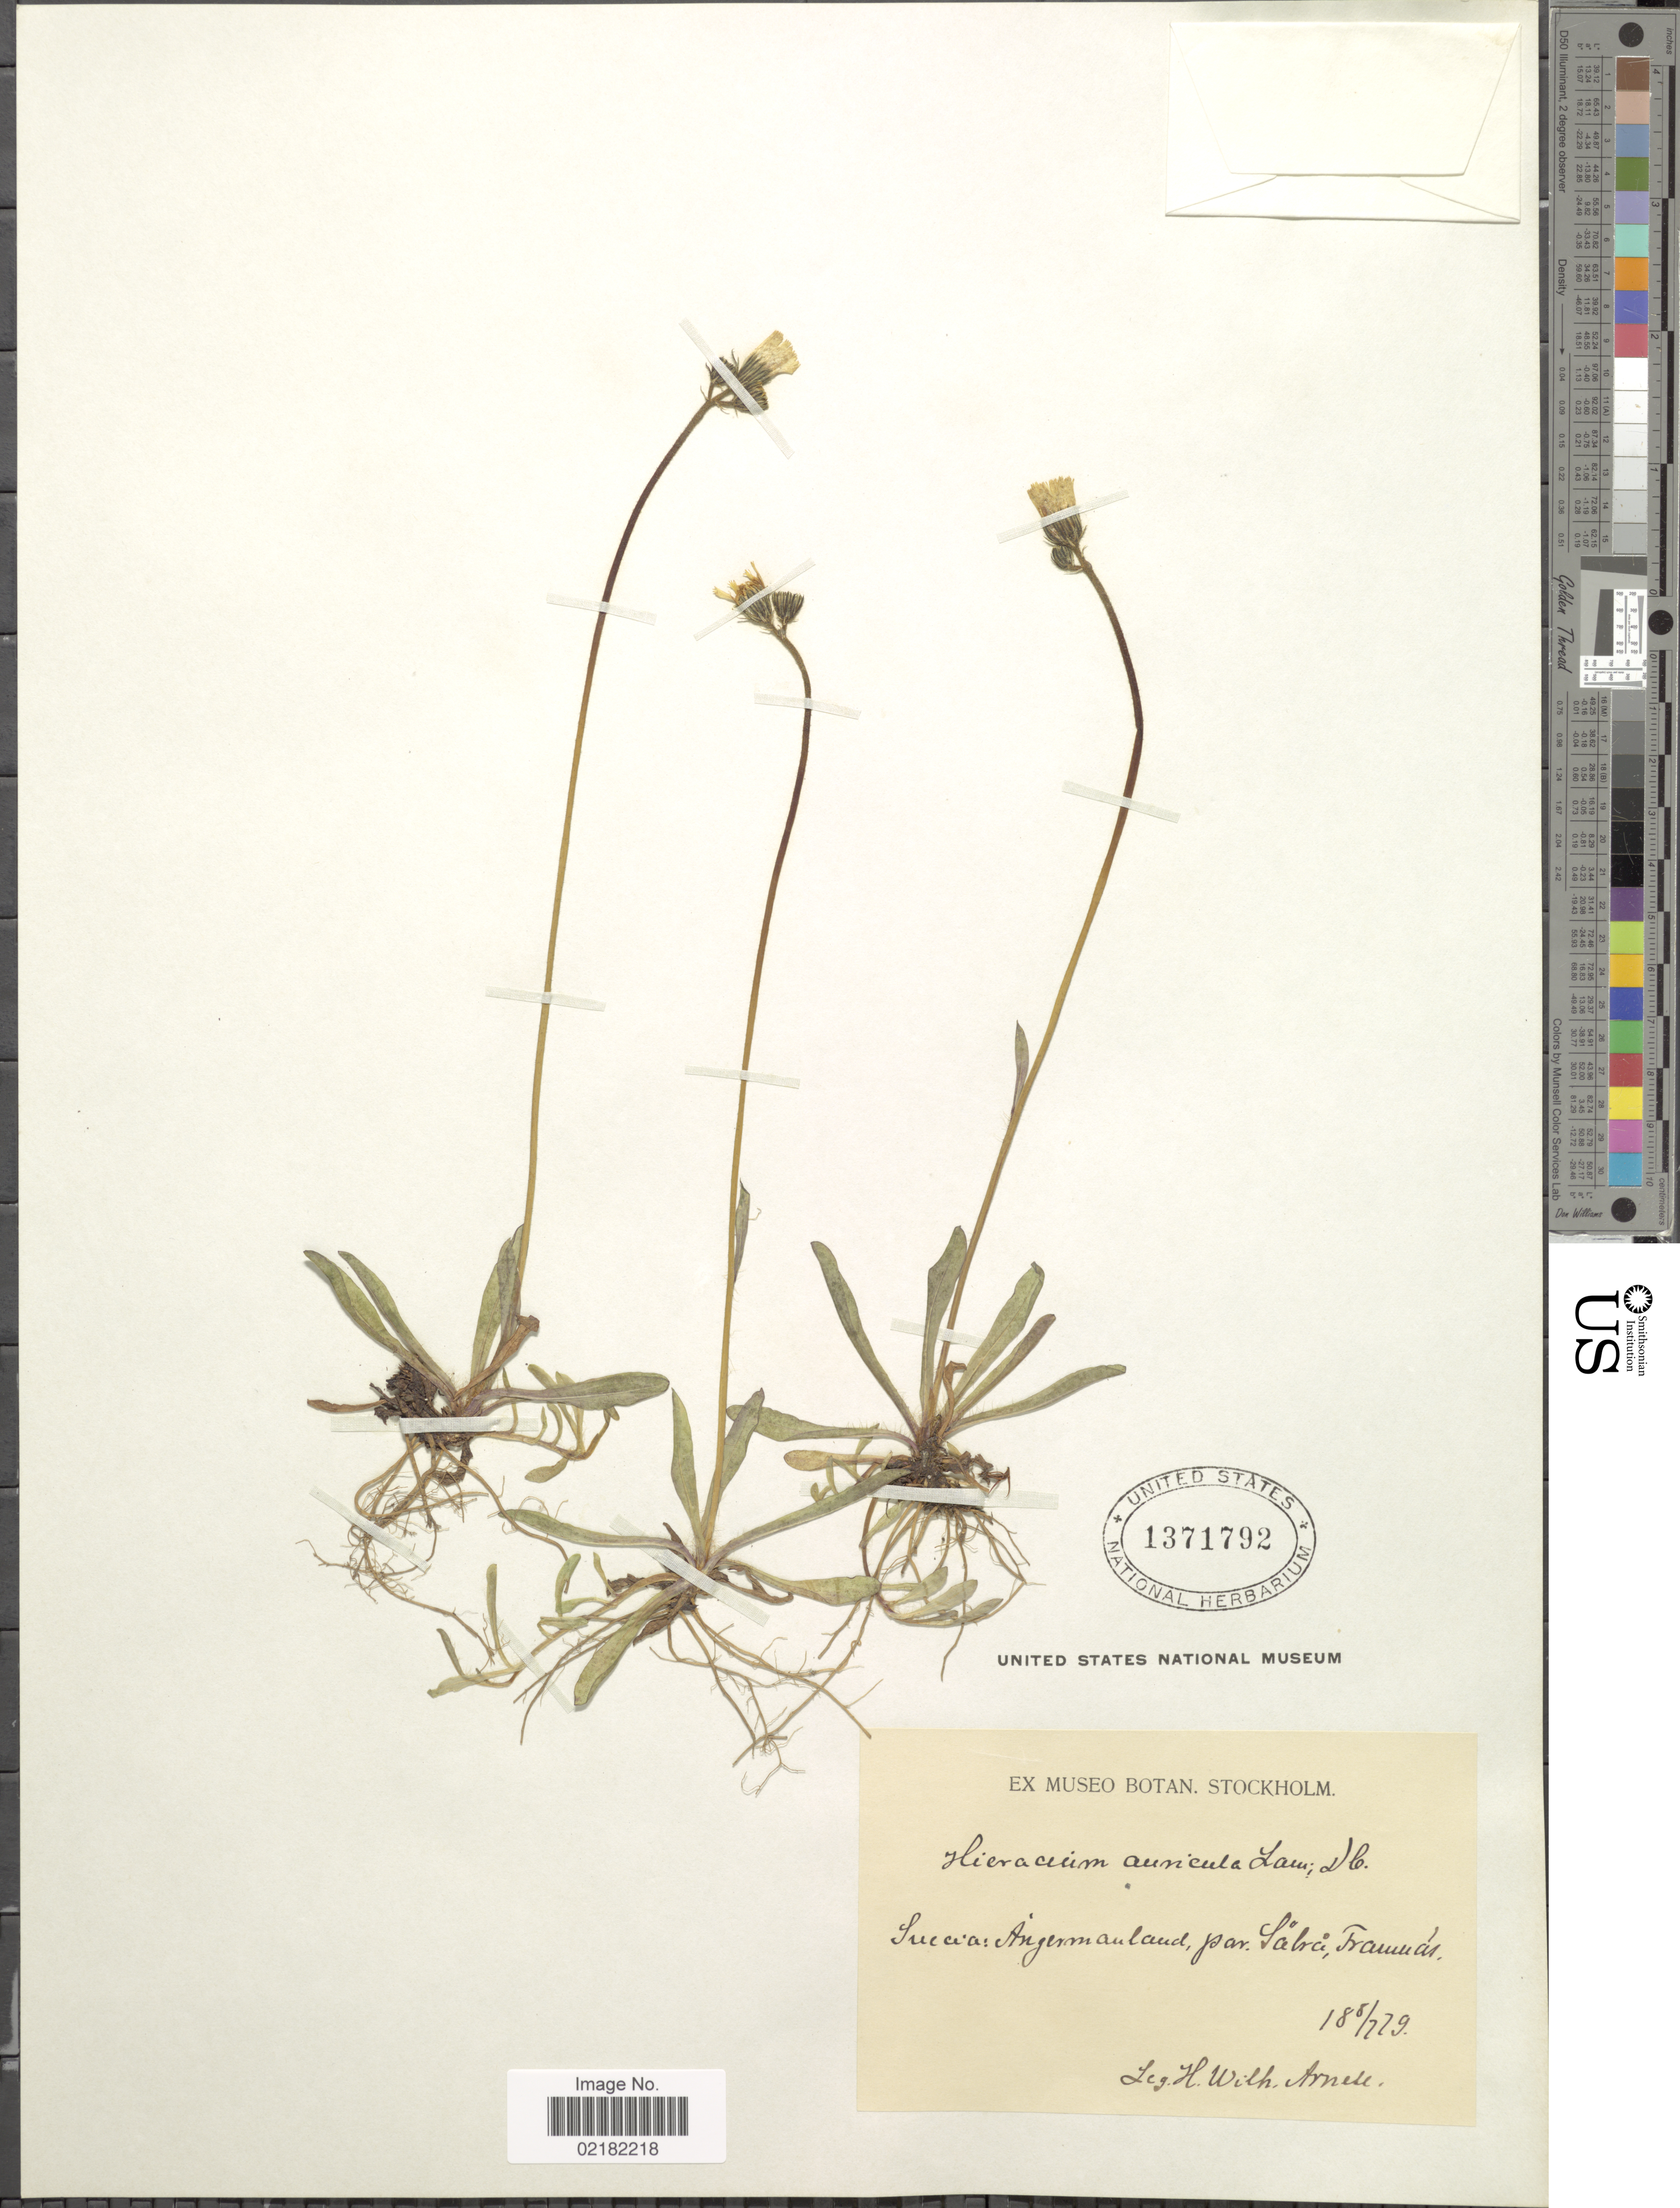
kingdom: Plantae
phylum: Tracheophyta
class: Magnoliopsida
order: Asterales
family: Asteraceae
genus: Pilosella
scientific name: Pilosella floribunda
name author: (Wimm. & Grab.) Fr. a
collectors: H. W. Arnell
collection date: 1879-07-08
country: Sweden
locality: Suecia: Angermanland, par. Säbrå, Framnäs.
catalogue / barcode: US 1371792